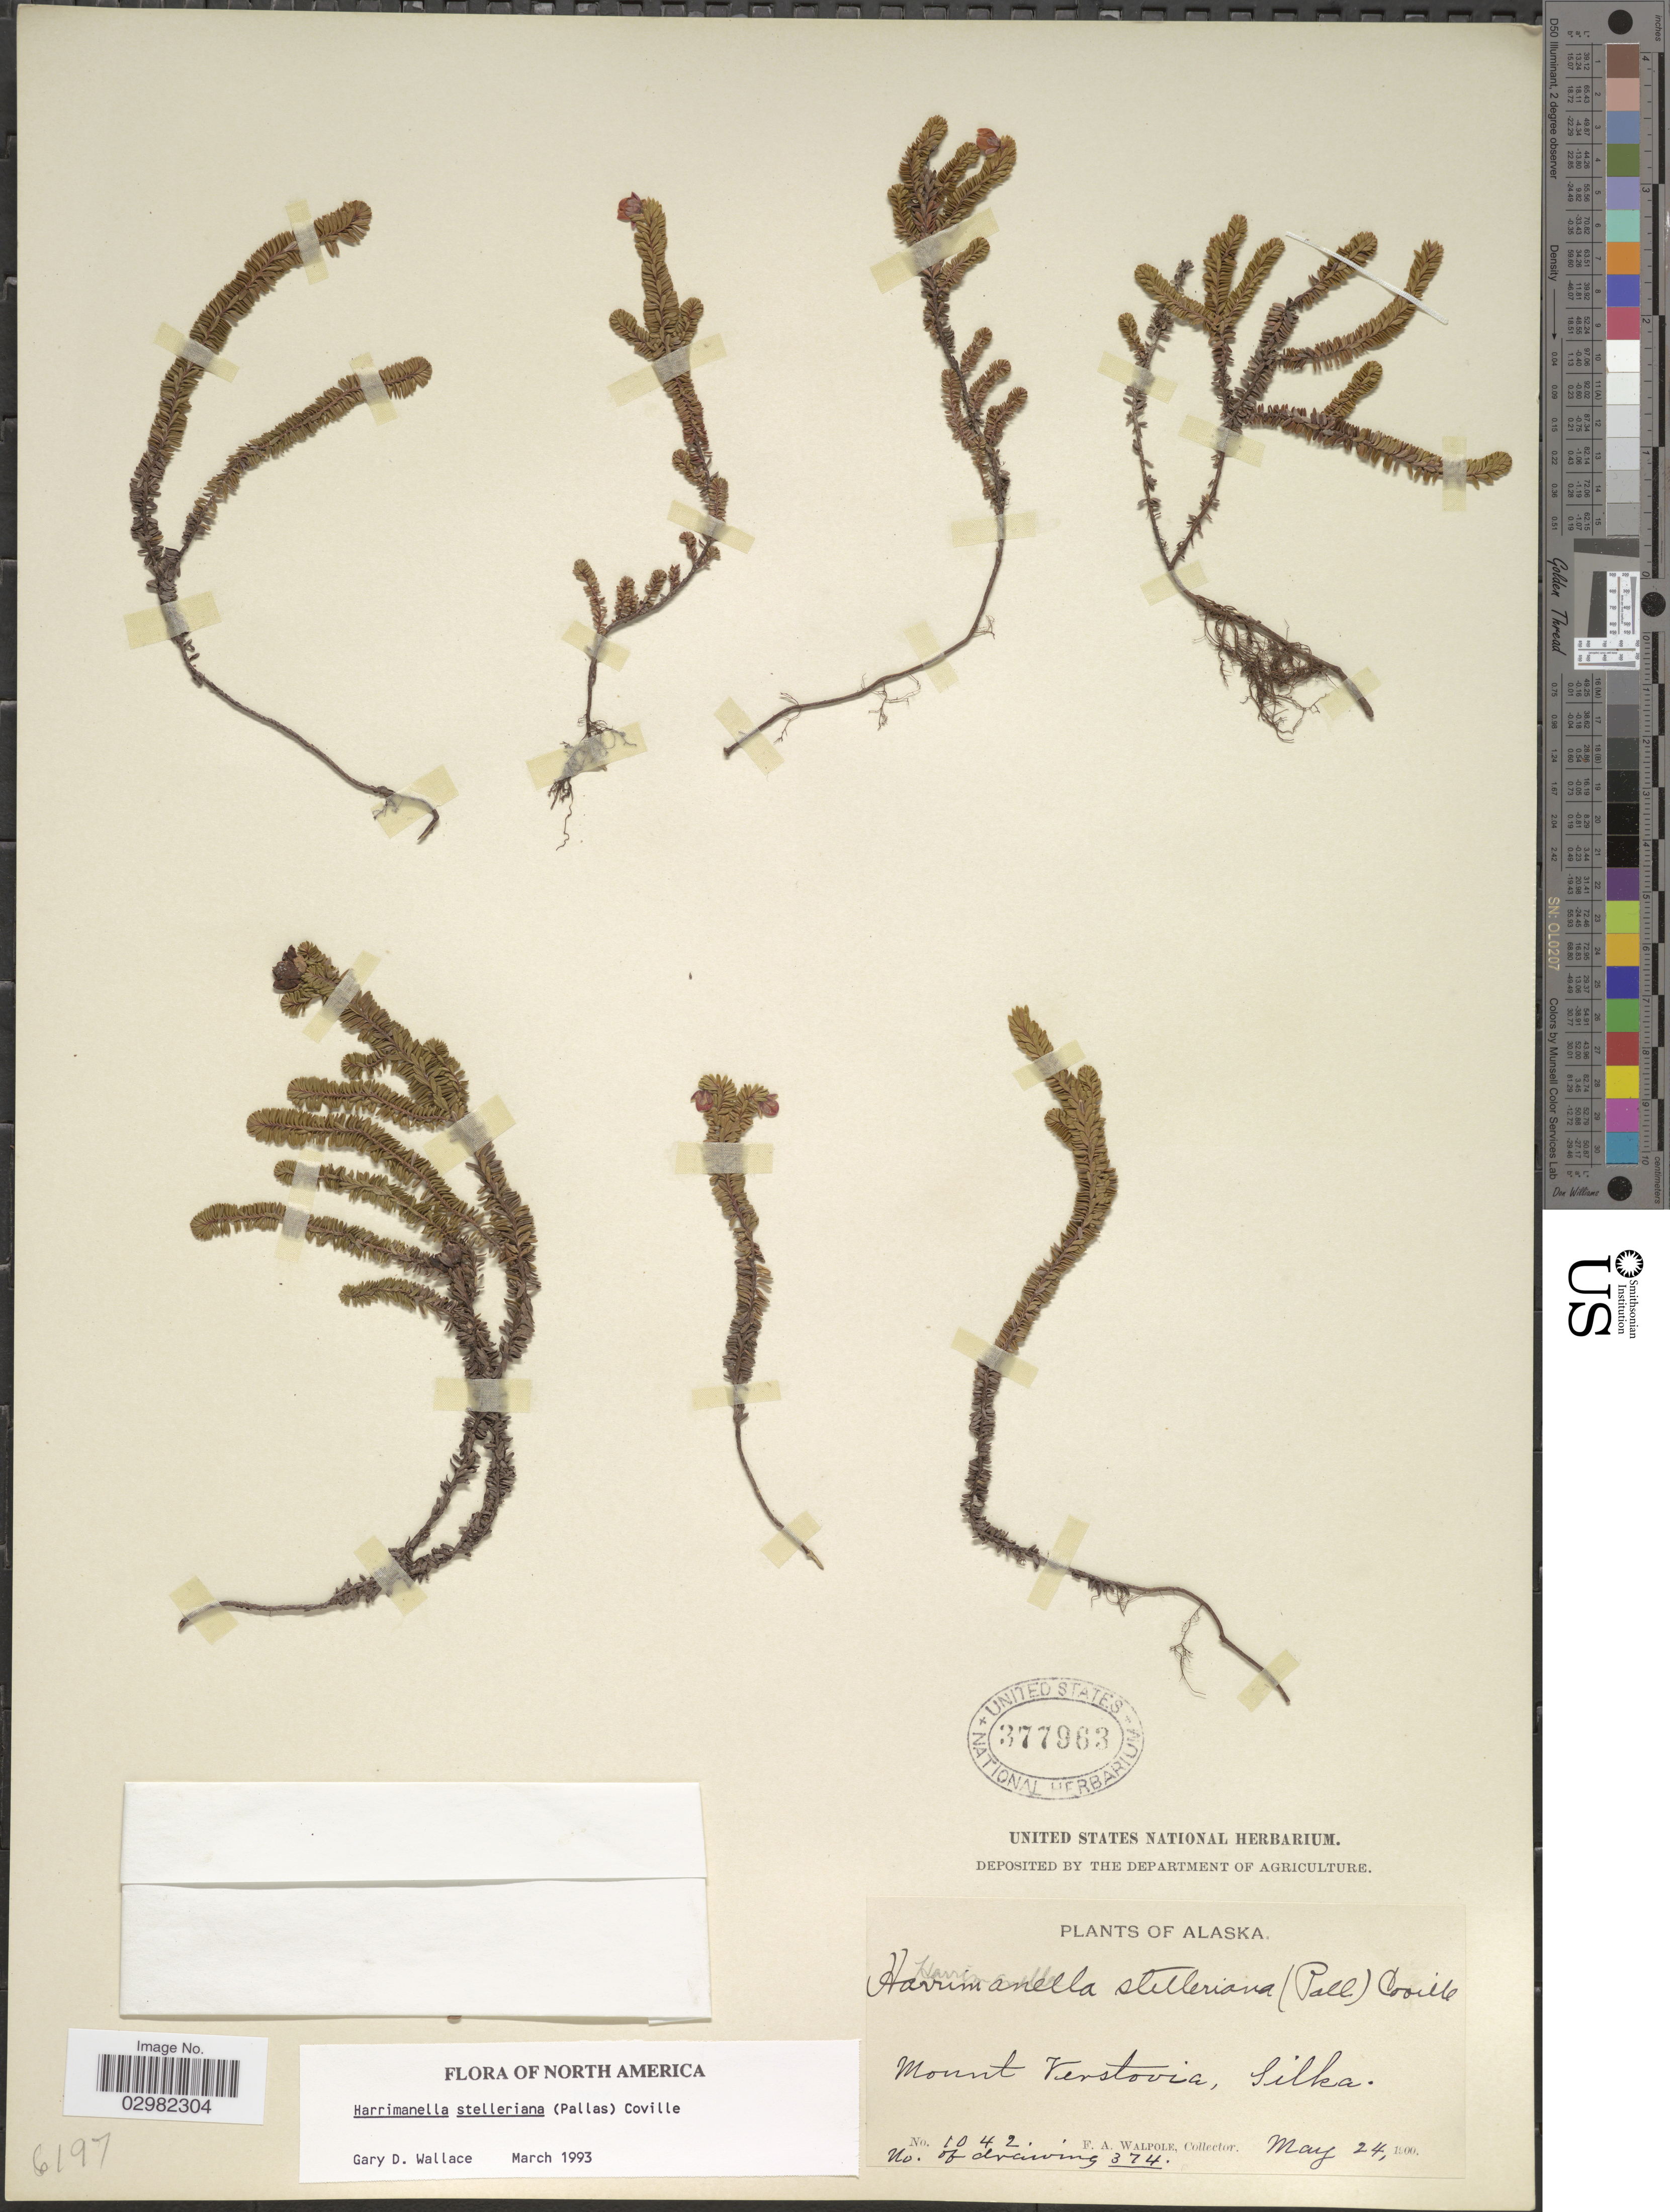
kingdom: Plantae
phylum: Tracheophyta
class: Magnoliopsida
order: Ericales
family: Ericaceae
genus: Harrimanella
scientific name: Harrimanella stelleriana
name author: (Pall.) Coville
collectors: F. Walpole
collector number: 1042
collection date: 1900-05-24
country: United States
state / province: Alaska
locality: Mount Verstovia, Sitka.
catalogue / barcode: US 377963